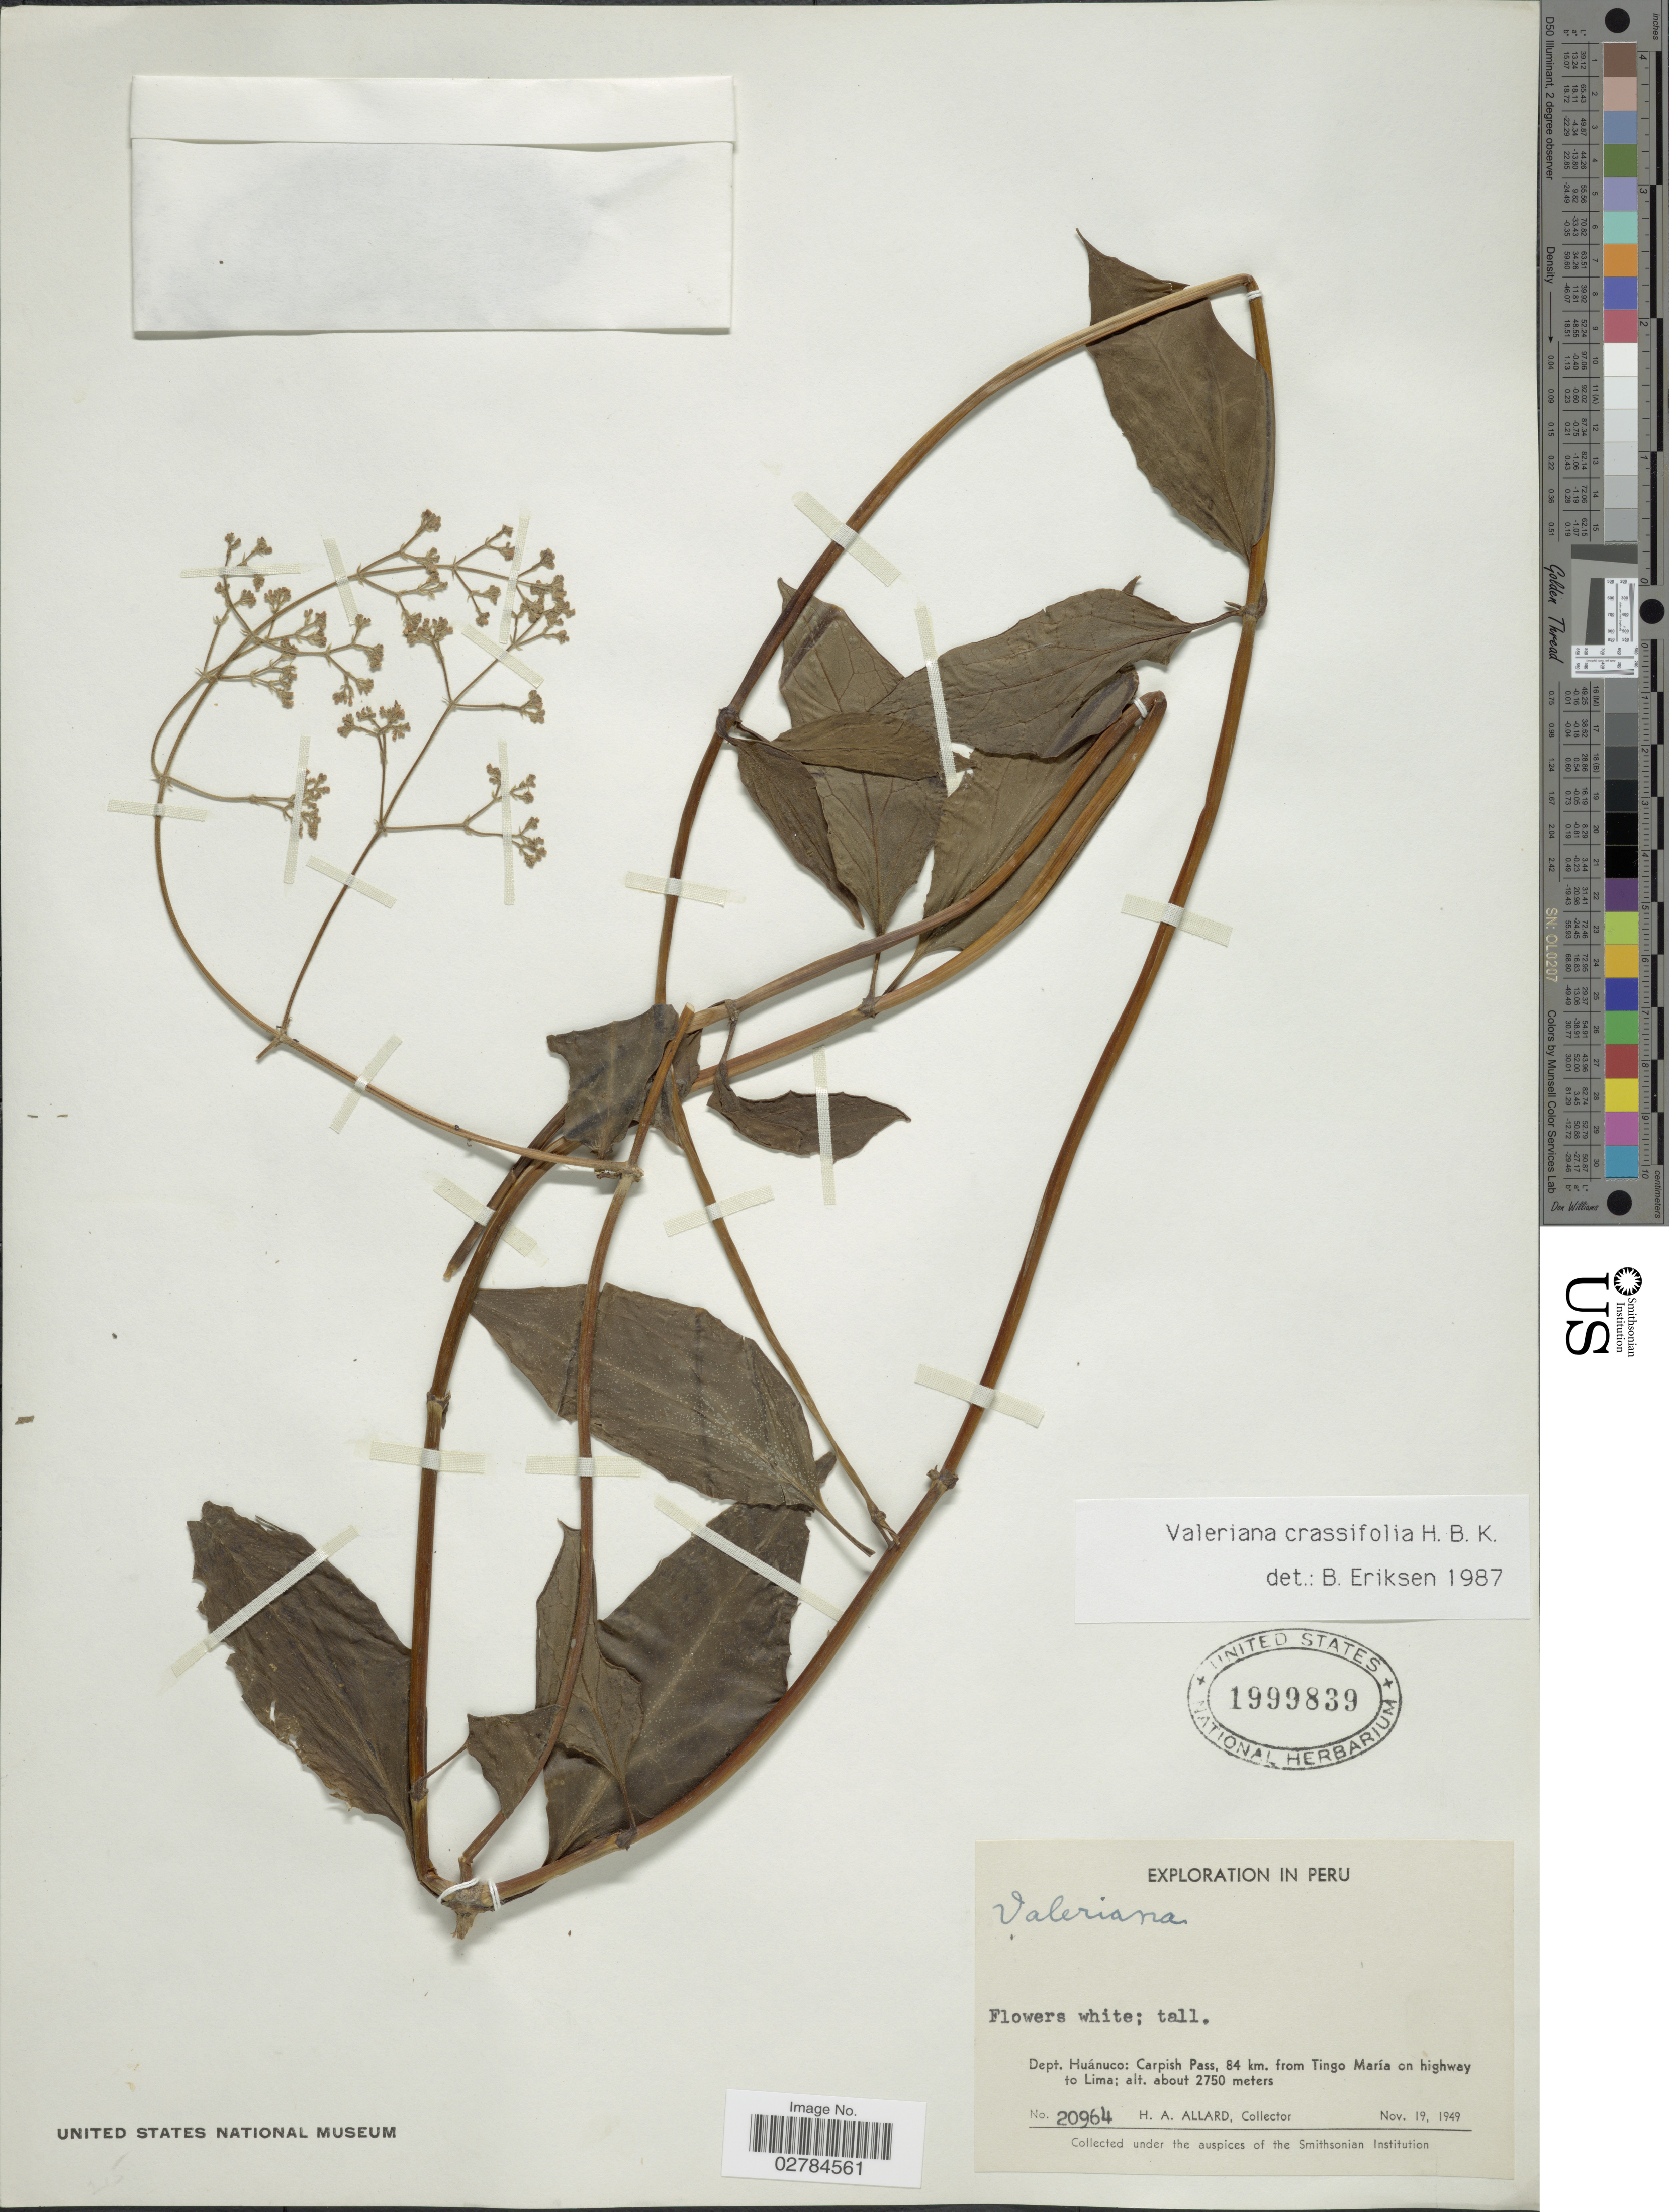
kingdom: Plantae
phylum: Tracheophyta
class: Magnoliopsida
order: Dipsacales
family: Caprifoliaceae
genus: Valeriana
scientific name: Valeriana crassifolia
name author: Kunth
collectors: H. A. Allard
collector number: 20964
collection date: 1949-11-19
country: Peru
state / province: Huánuco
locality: Dept. Huánuco: Carpish Pass, 84 km. from Tingo María on highway to Lima.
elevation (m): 2750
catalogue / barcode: US 1999839